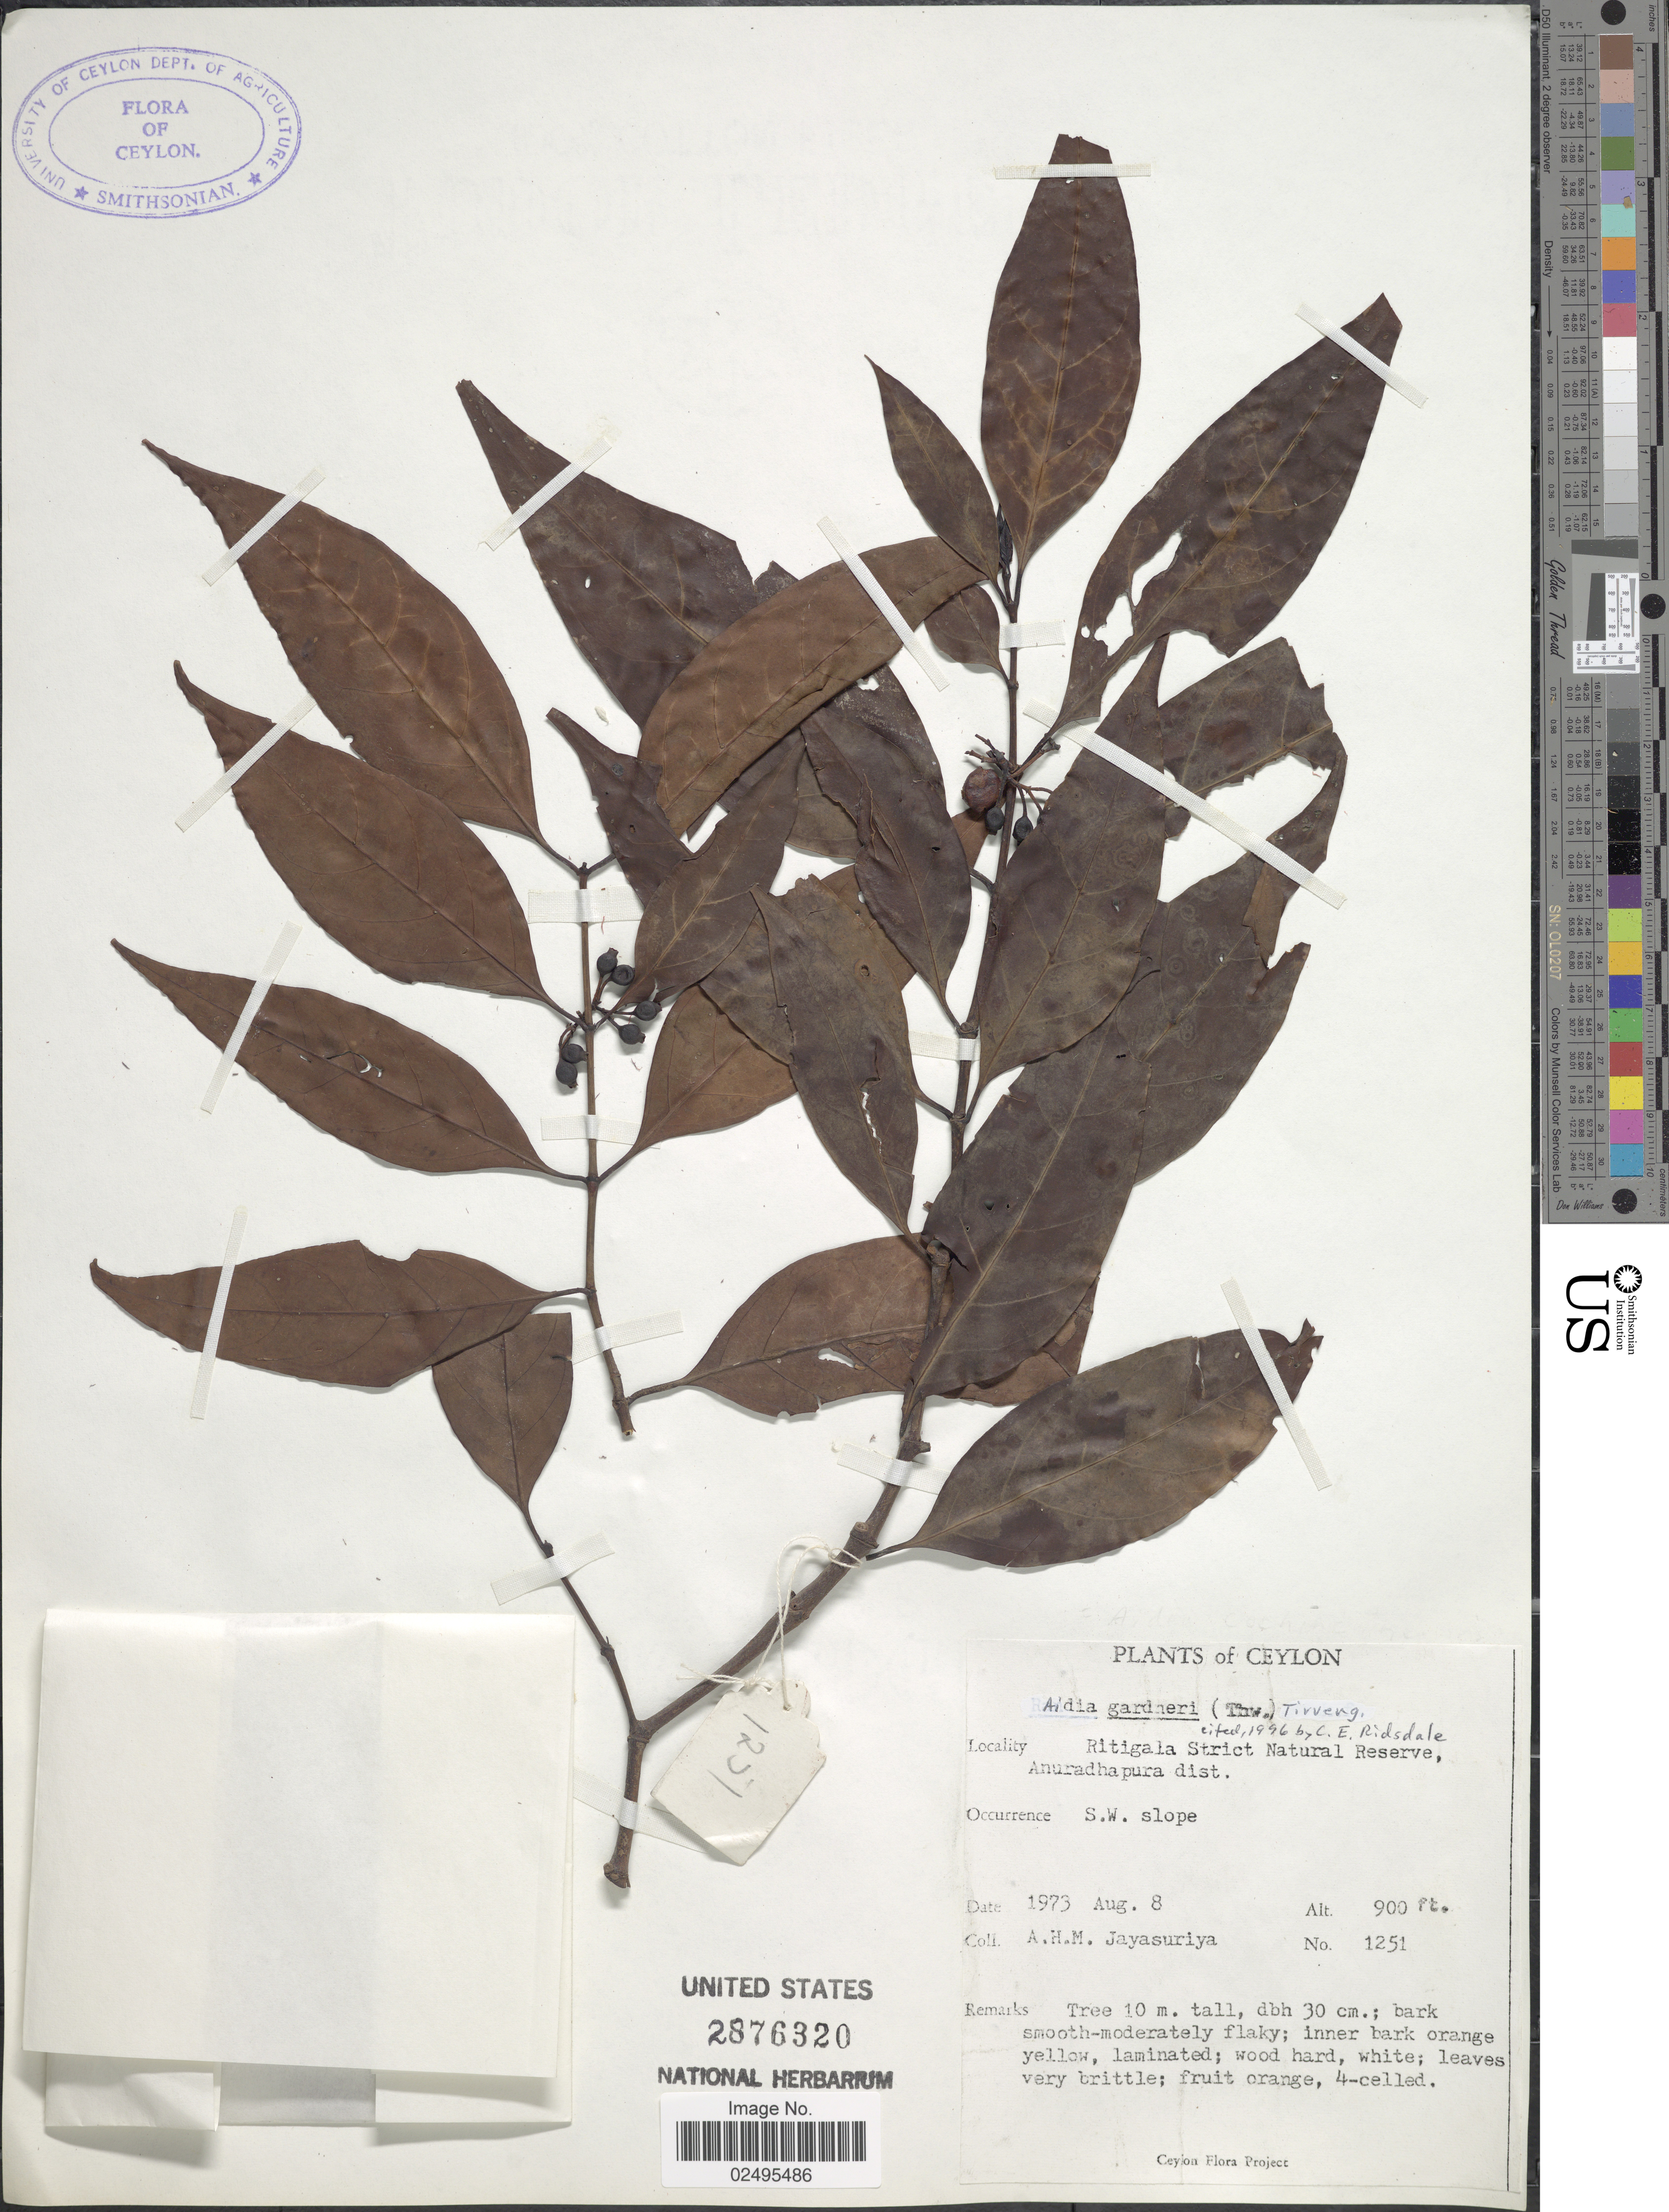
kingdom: Plantae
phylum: Tracheophyta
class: Magnoliopsida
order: Gentianales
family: Rubiaceae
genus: Aidia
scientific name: Aidia gardneri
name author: (Thwaites) Tirveng.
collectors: A. H. Jayasuriya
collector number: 1251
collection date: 1973-08-08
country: Sri Lanka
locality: Ritigala Strict Natural Reserve, Anuradhapura dist., S.W. slope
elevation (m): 274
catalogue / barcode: US 2876320